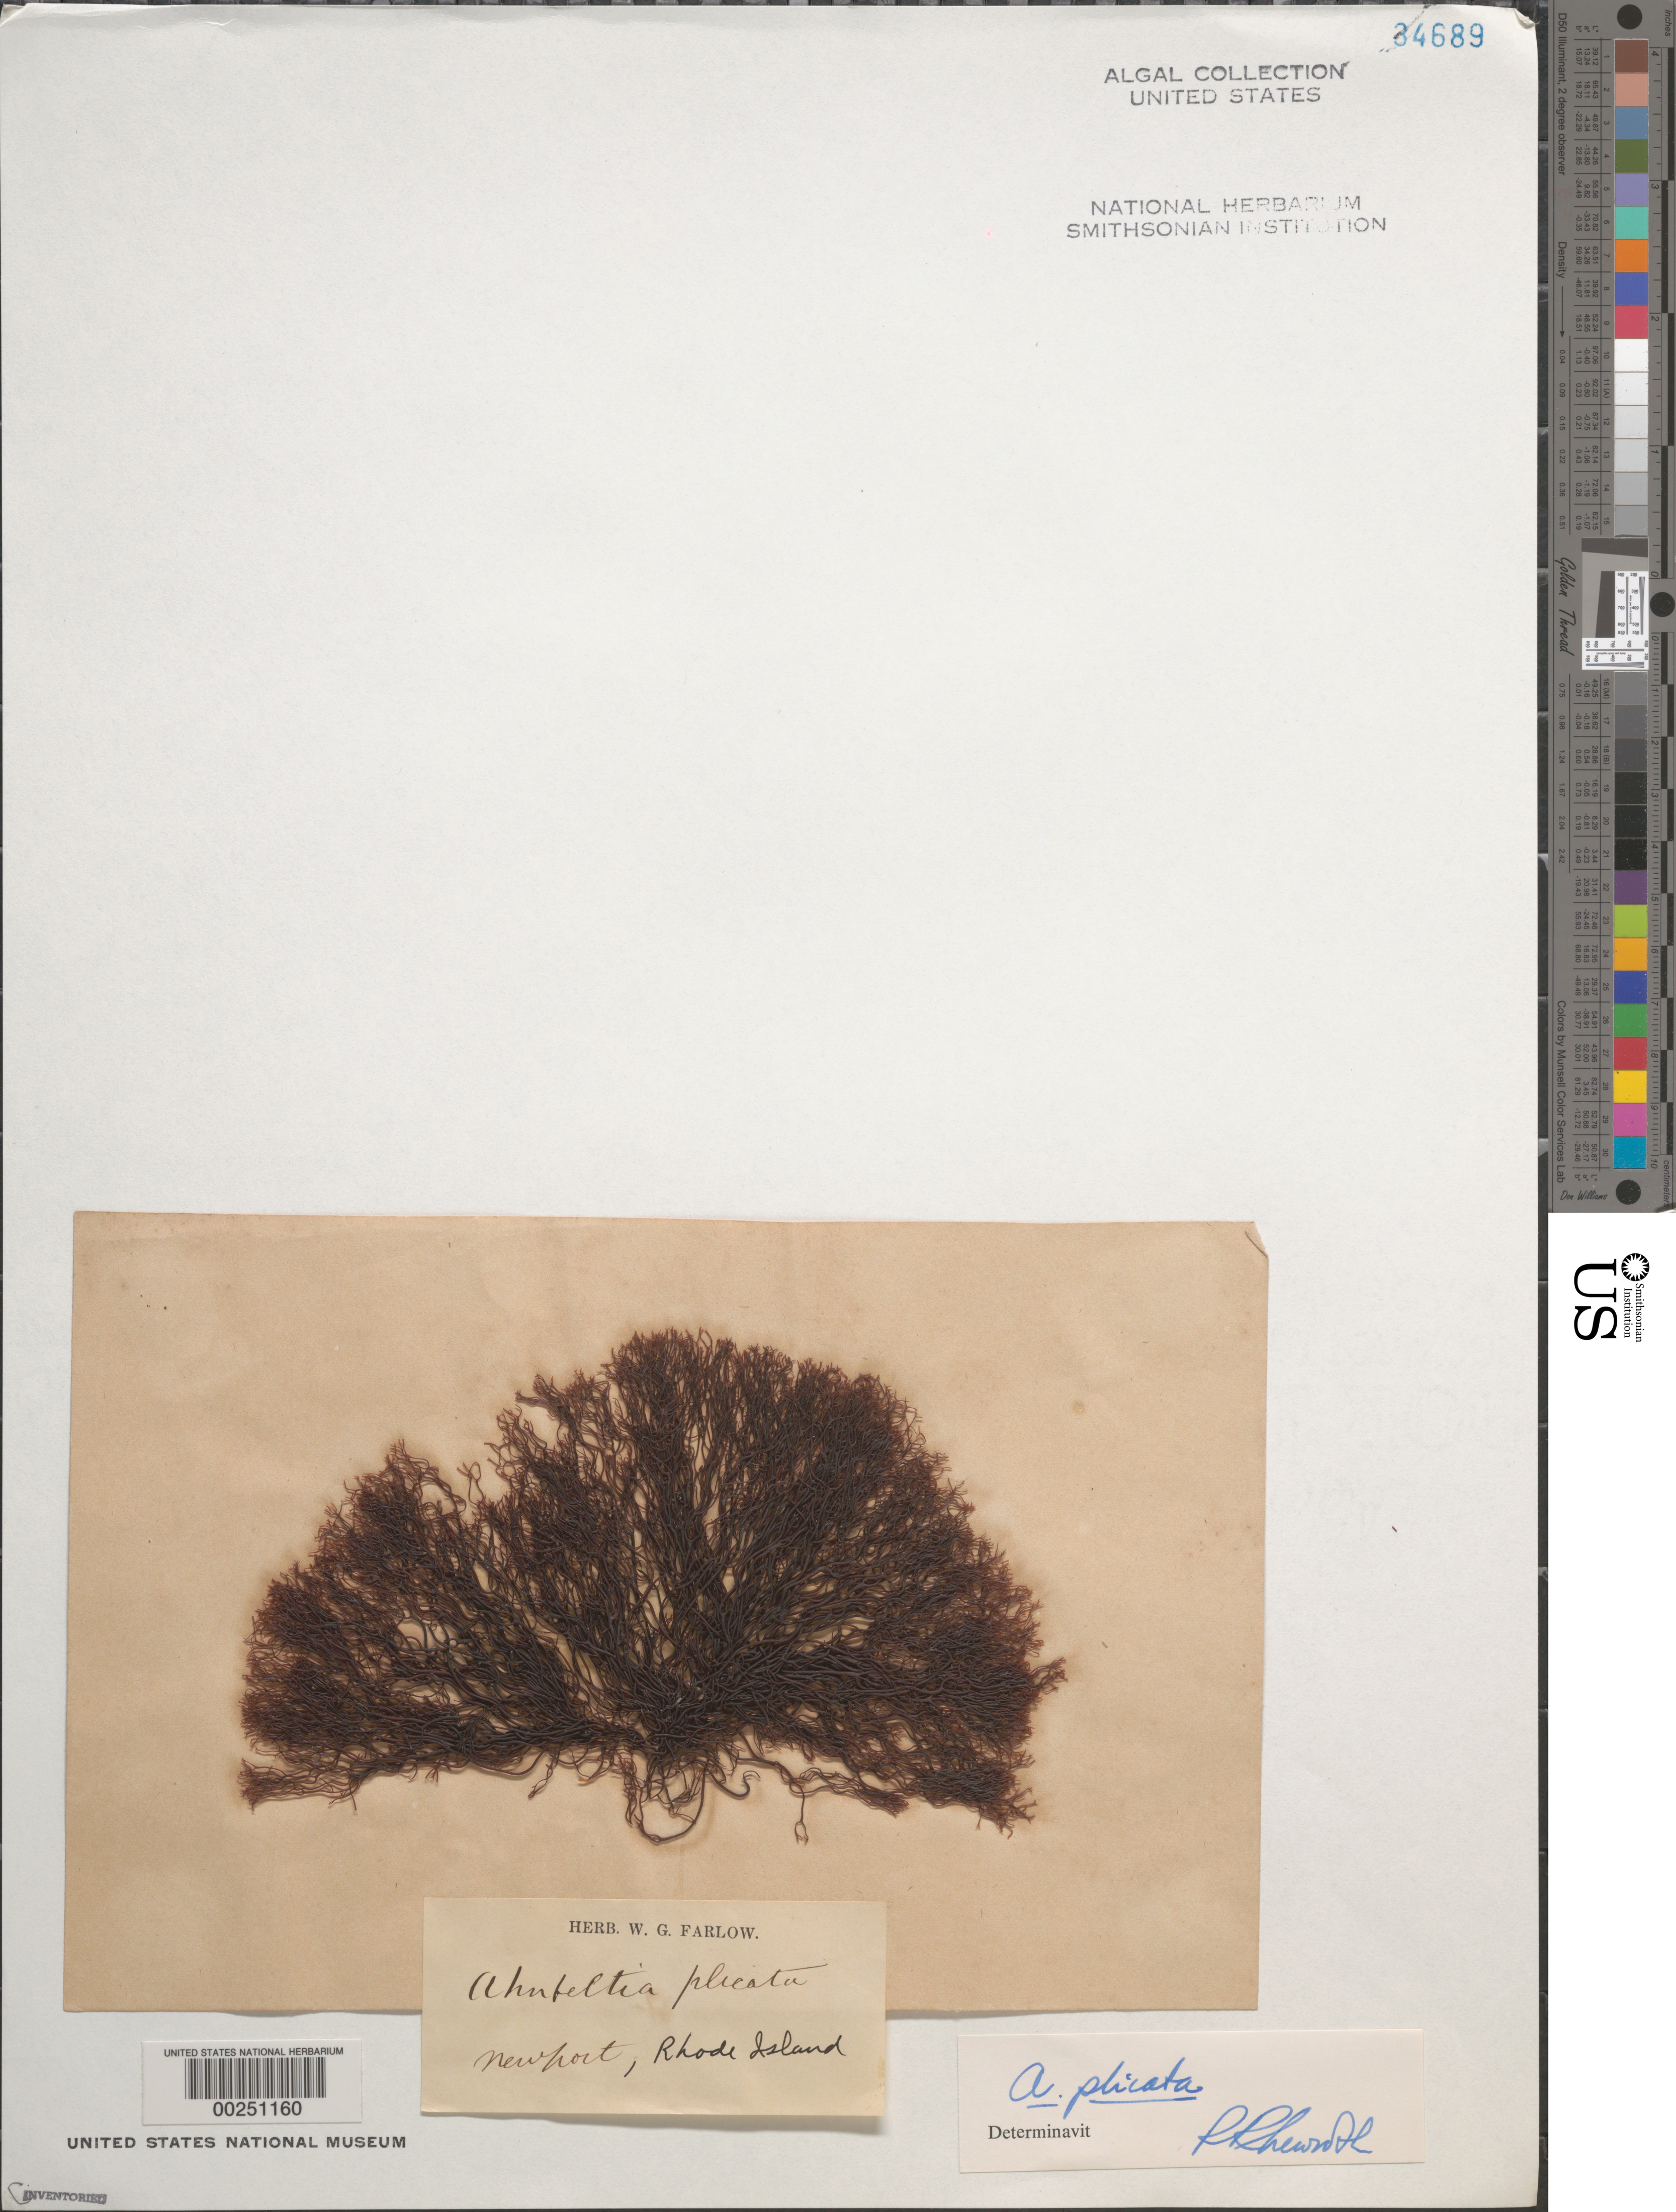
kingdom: Plantae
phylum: Rhodophyta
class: Florideophyceae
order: Ahnfeltiales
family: Ahnfeltiaceae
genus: Ahnfeltia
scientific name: Ahnfeltia plicata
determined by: Newroth, P. R.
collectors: W. Farlow (Herbarium)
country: United States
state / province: Rhode Island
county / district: Newport County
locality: Newport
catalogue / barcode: US 34689